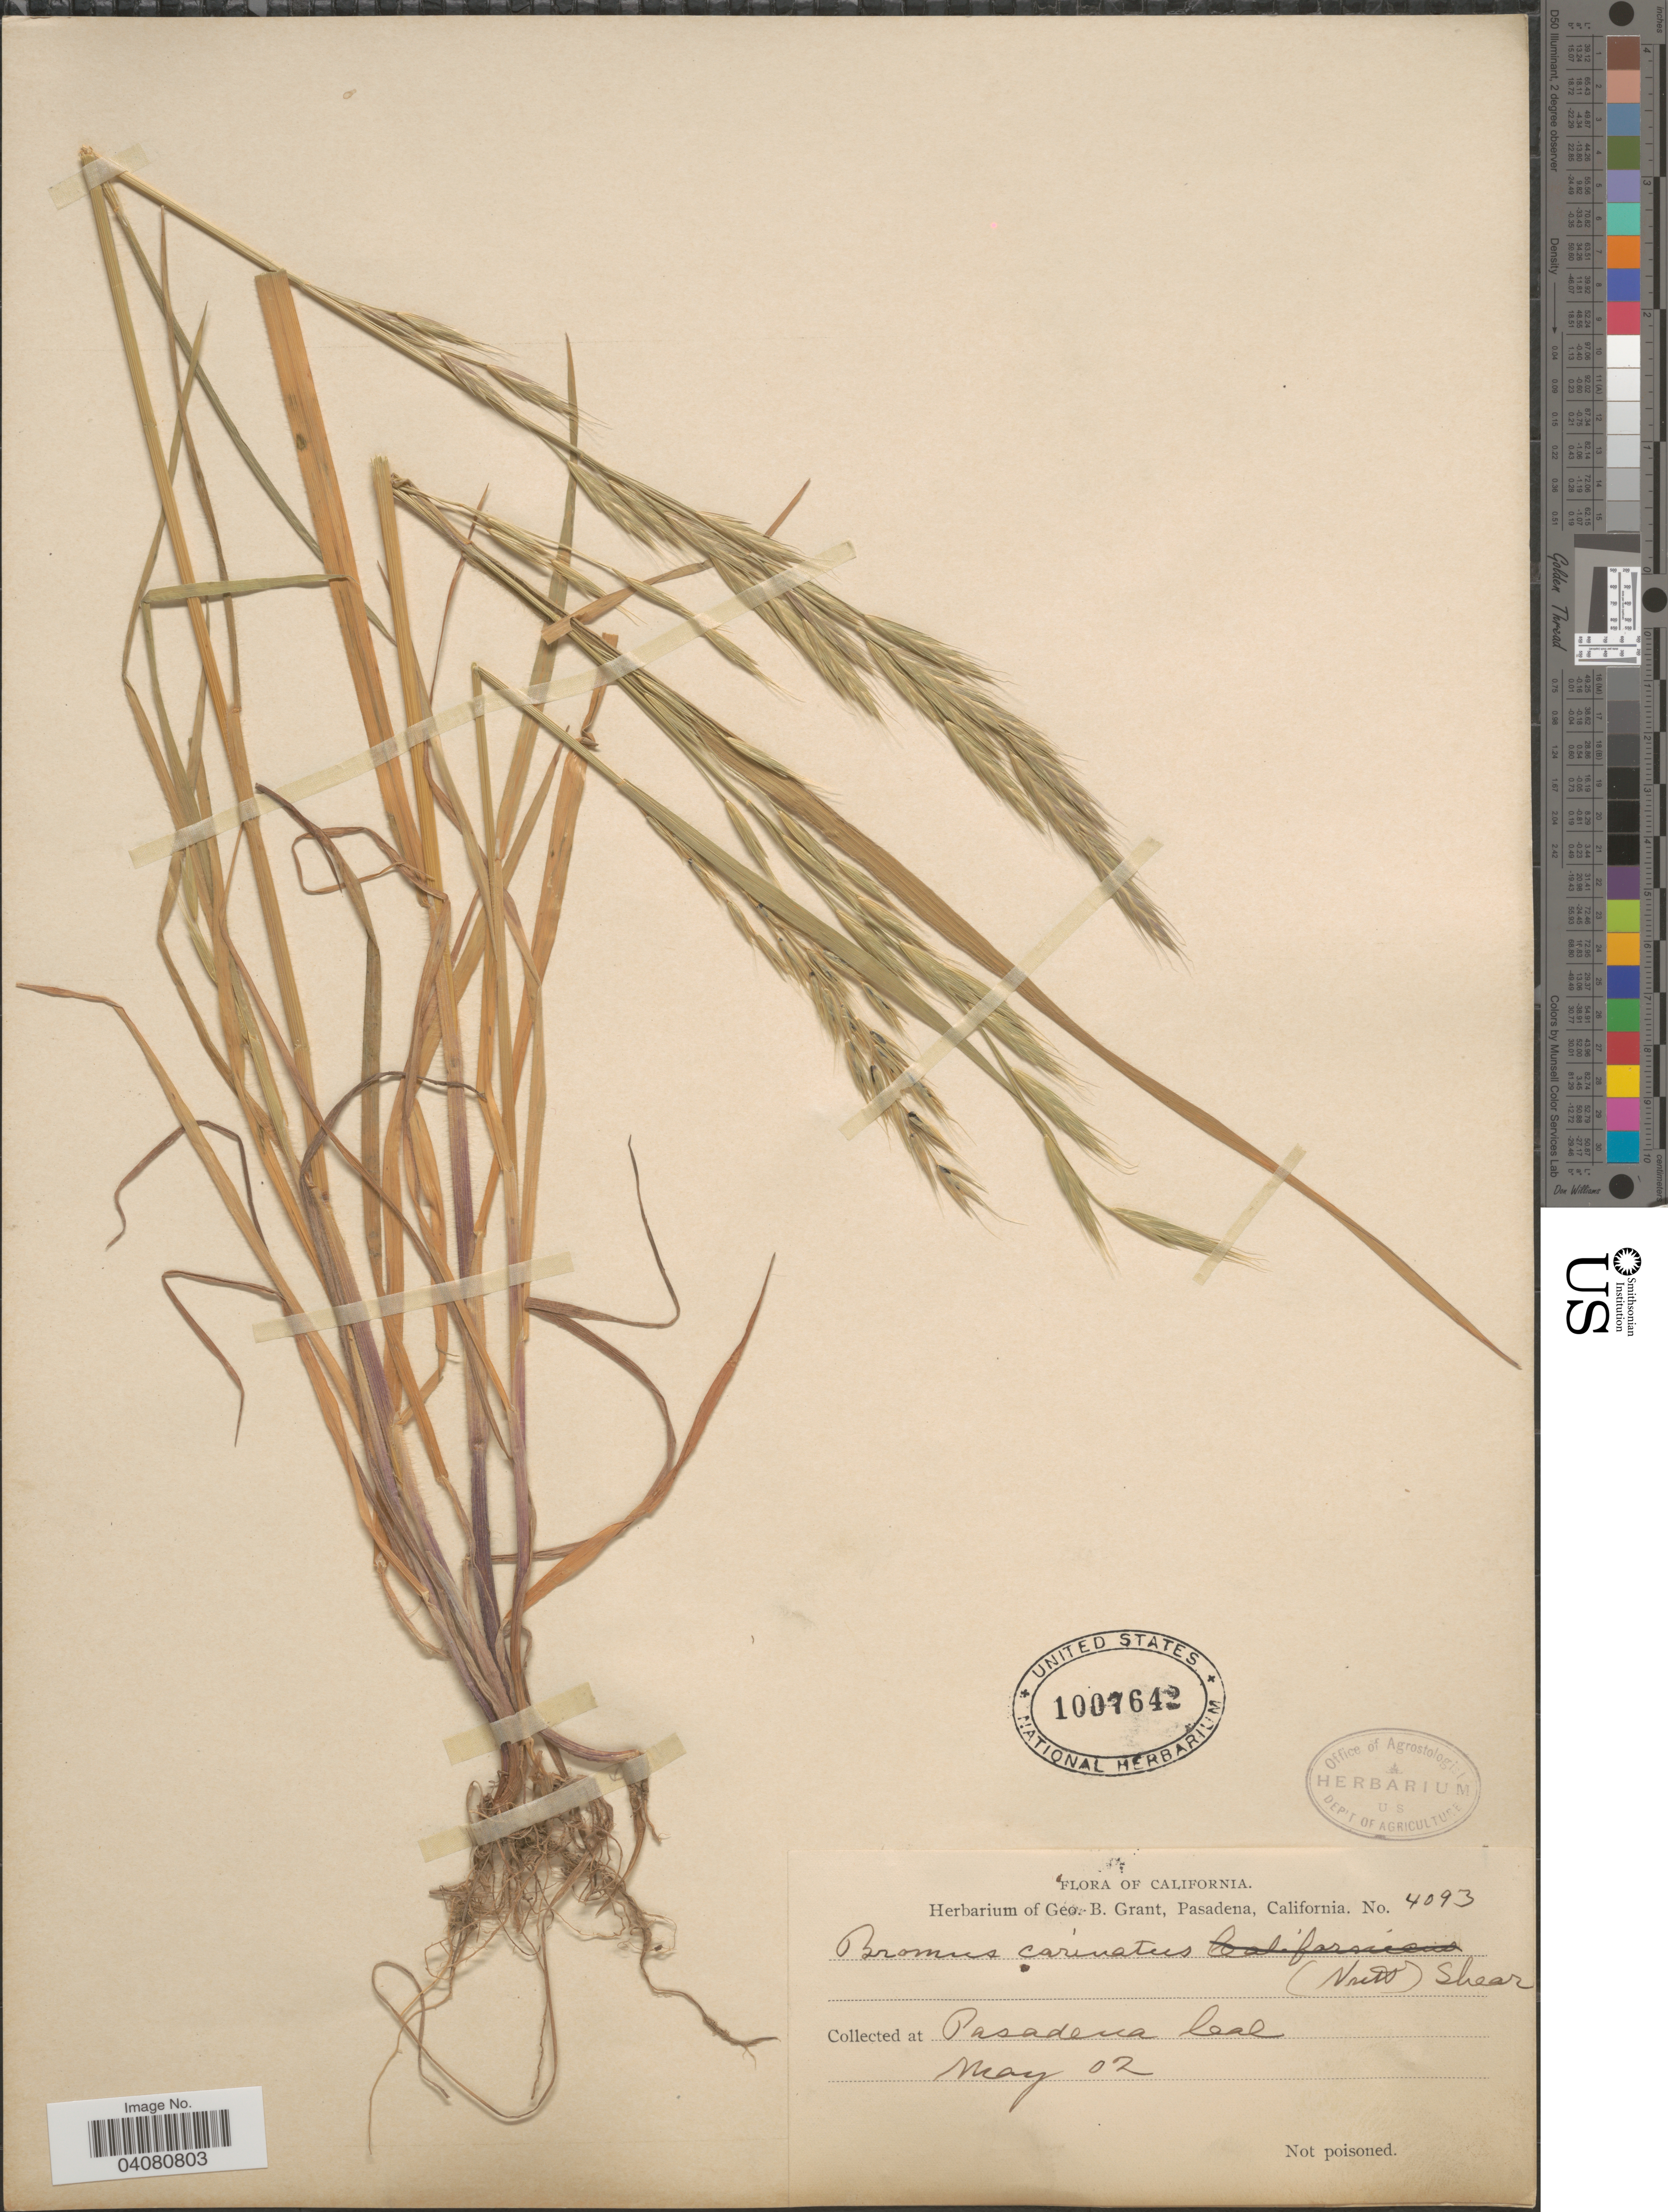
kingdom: Plantae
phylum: Tracheophyta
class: Liliopsida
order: Poales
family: Poaceae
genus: Bromus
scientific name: Bromus carinatus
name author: Hook. & Arn.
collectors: ex herb. Geo. B. Grant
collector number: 4093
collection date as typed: Transcribed d/m/y: /5/2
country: United States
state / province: California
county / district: Los Angeles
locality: Pasadena.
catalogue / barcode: US 1007642